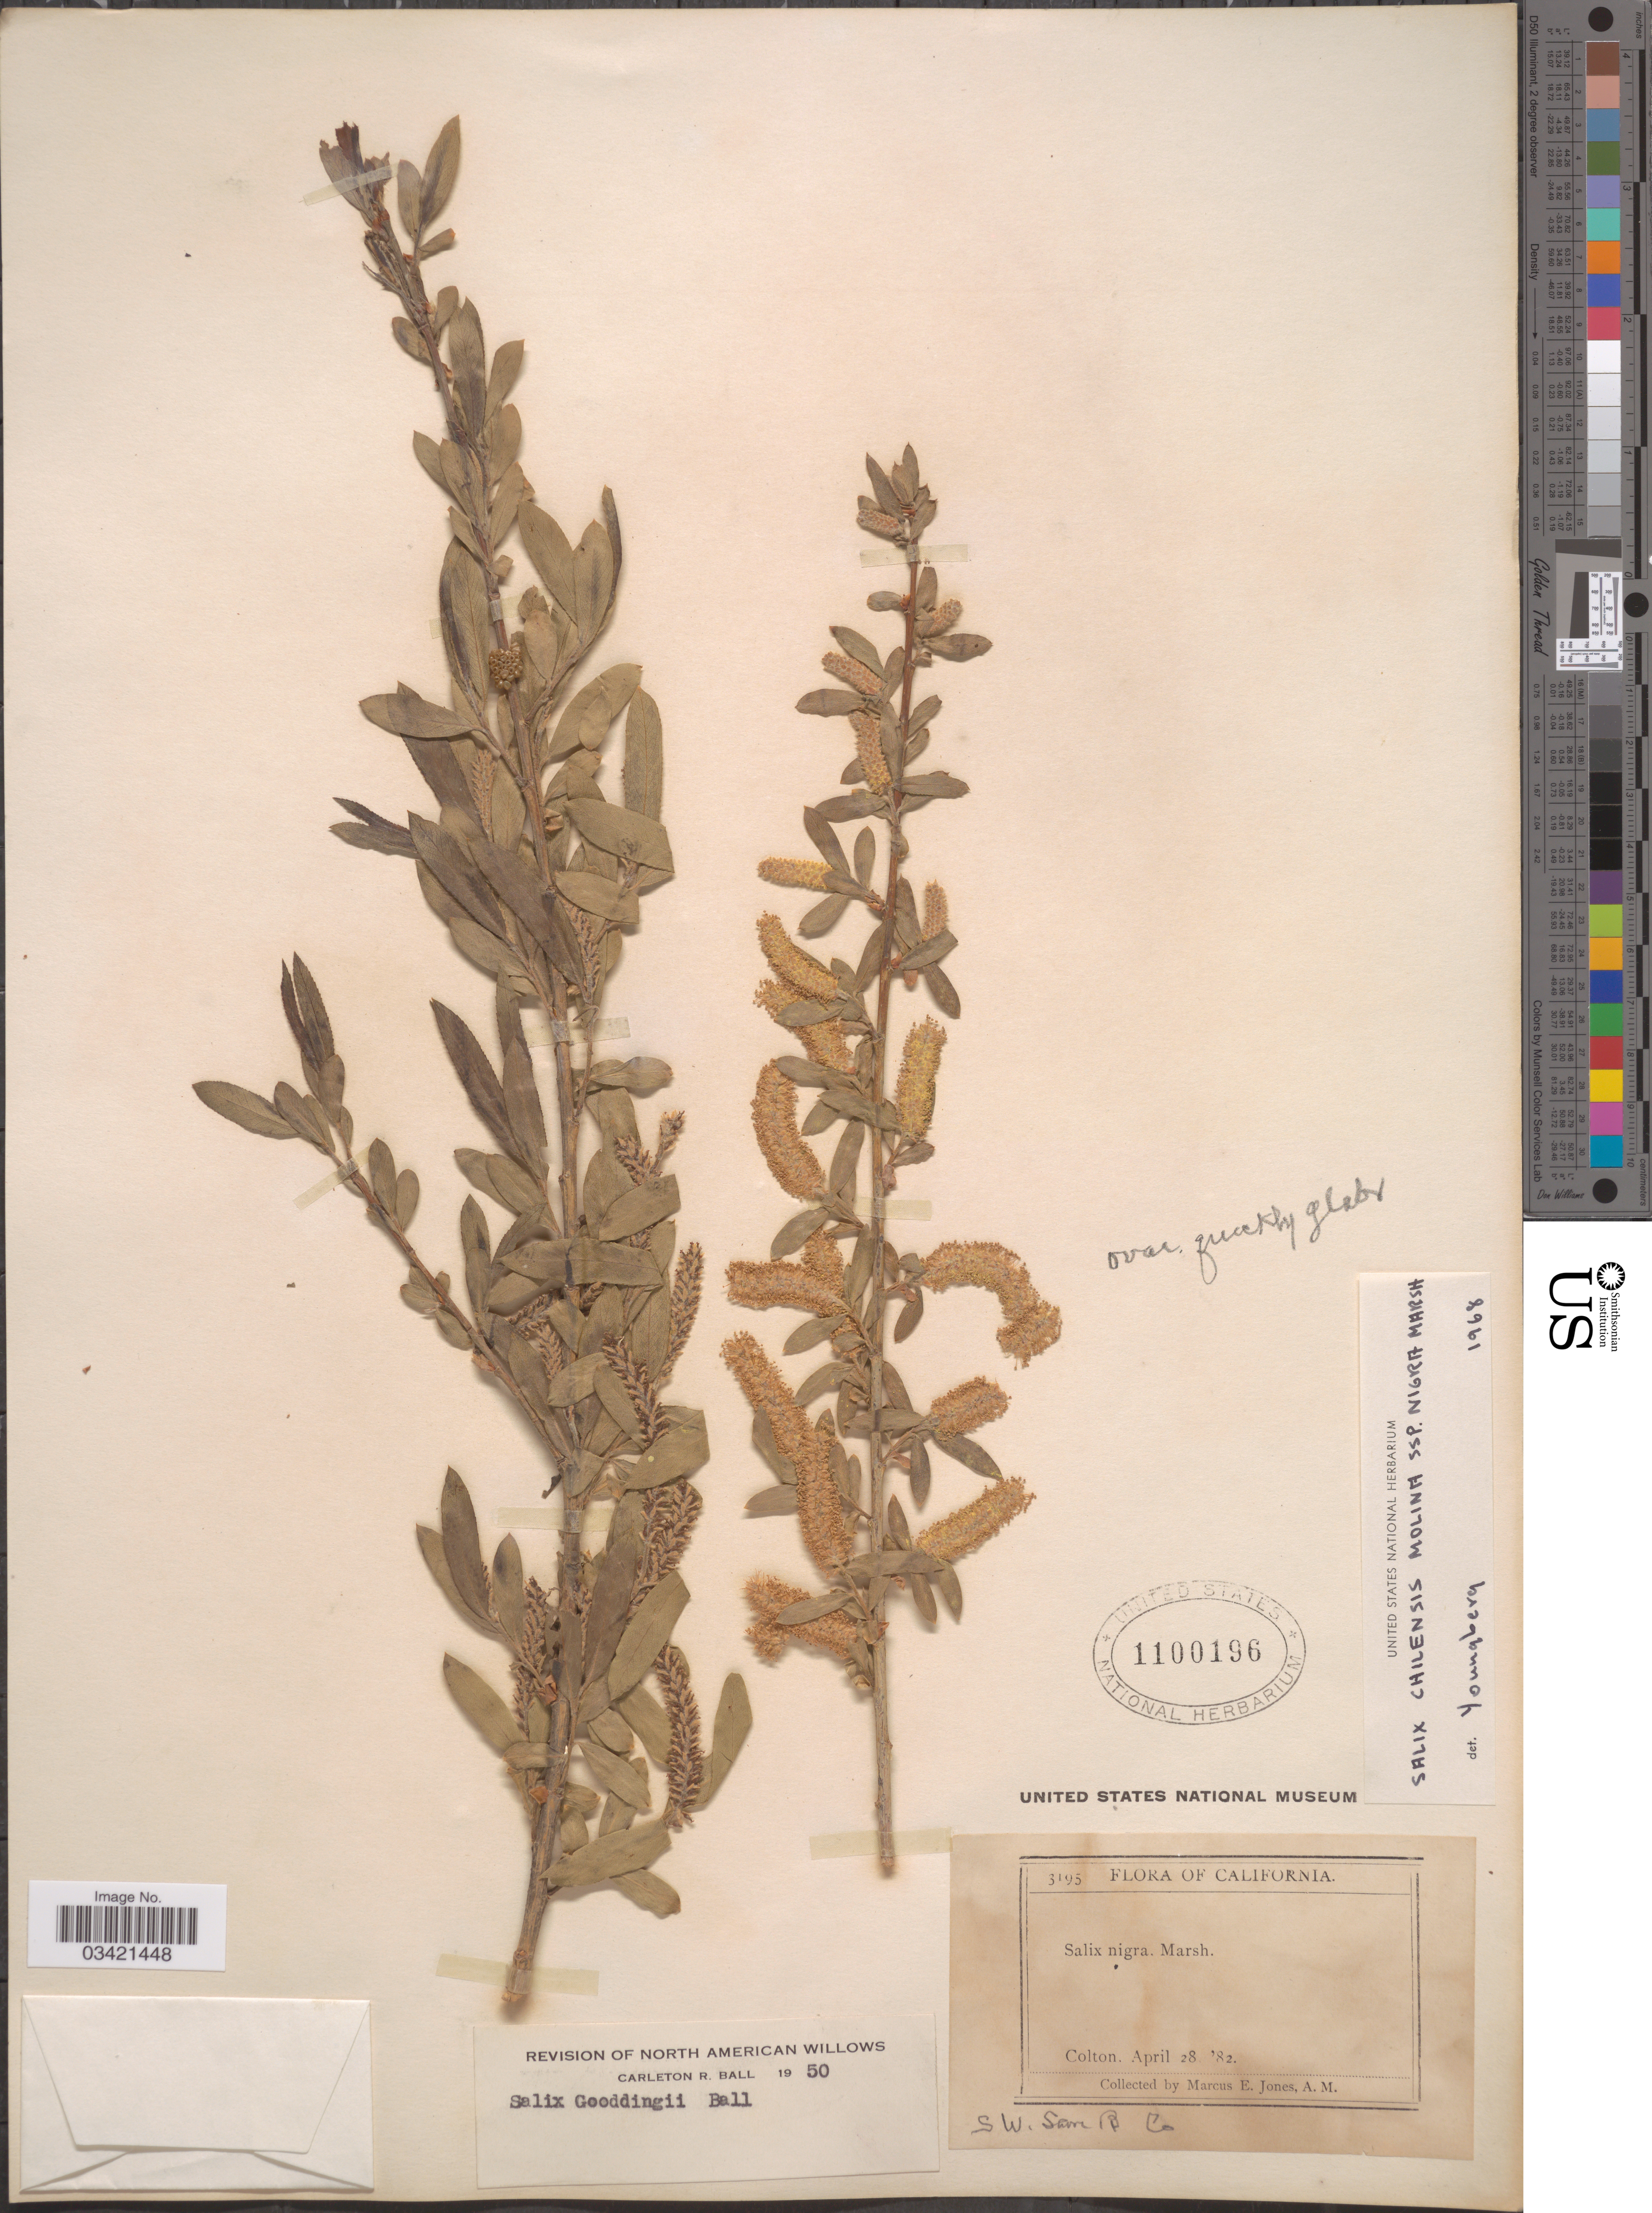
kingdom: Plantae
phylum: Tracheophyta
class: Magnoliopsida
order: Malpighiales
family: Salicaceae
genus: Salix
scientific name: Salix gooddingii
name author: C.R. Ball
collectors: M. E. Jones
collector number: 3195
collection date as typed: Transcribed d/m/y: 28/4/82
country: United States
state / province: California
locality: Colton. SW. San B Co.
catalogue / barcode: US 1100196